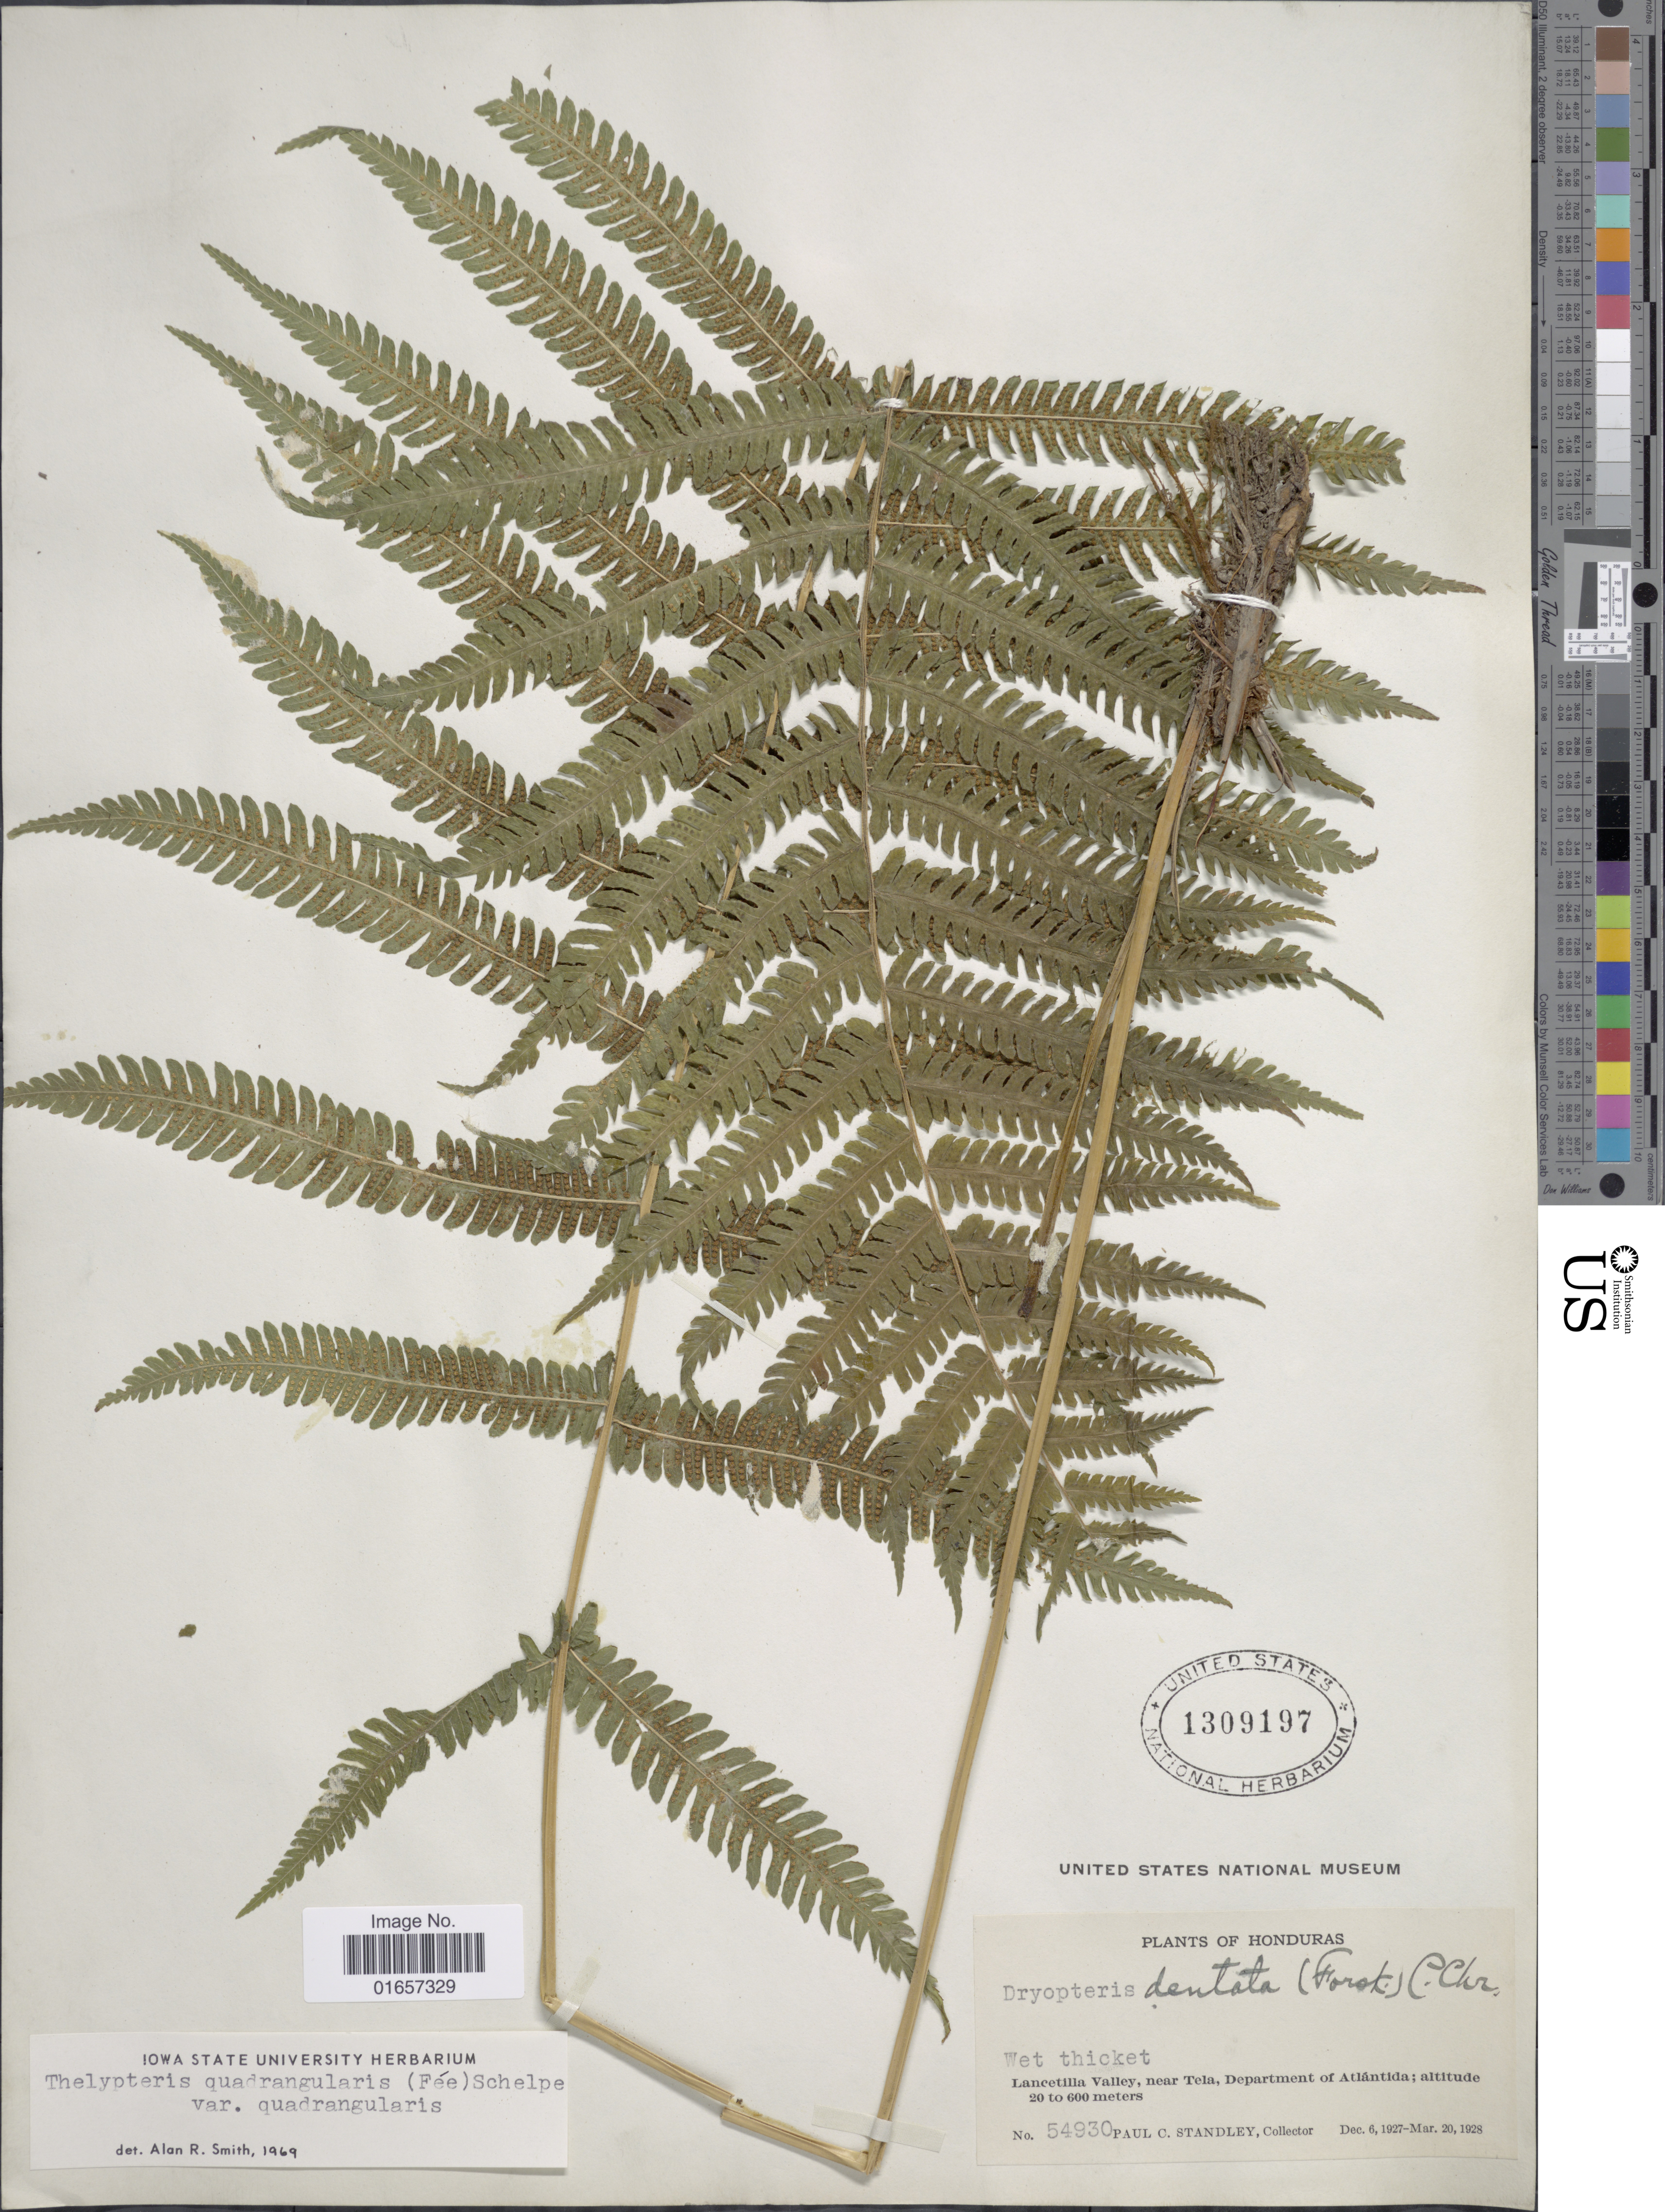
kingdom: Plantae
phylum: Tracheophyta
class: Polypodiopsida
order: Polypodiales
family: Thelypteridaceae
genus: Christella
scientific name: Christella hispidula var. hispidula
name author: (Decne.) Holttum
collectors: P. C. Standley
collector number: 54930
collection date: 1927-12-06/1928-03-20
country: Honduras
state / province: Atlántida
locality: Lancetilla Valley, near Tela, Department of Atlántida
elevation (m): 20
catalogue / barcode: US 1309197